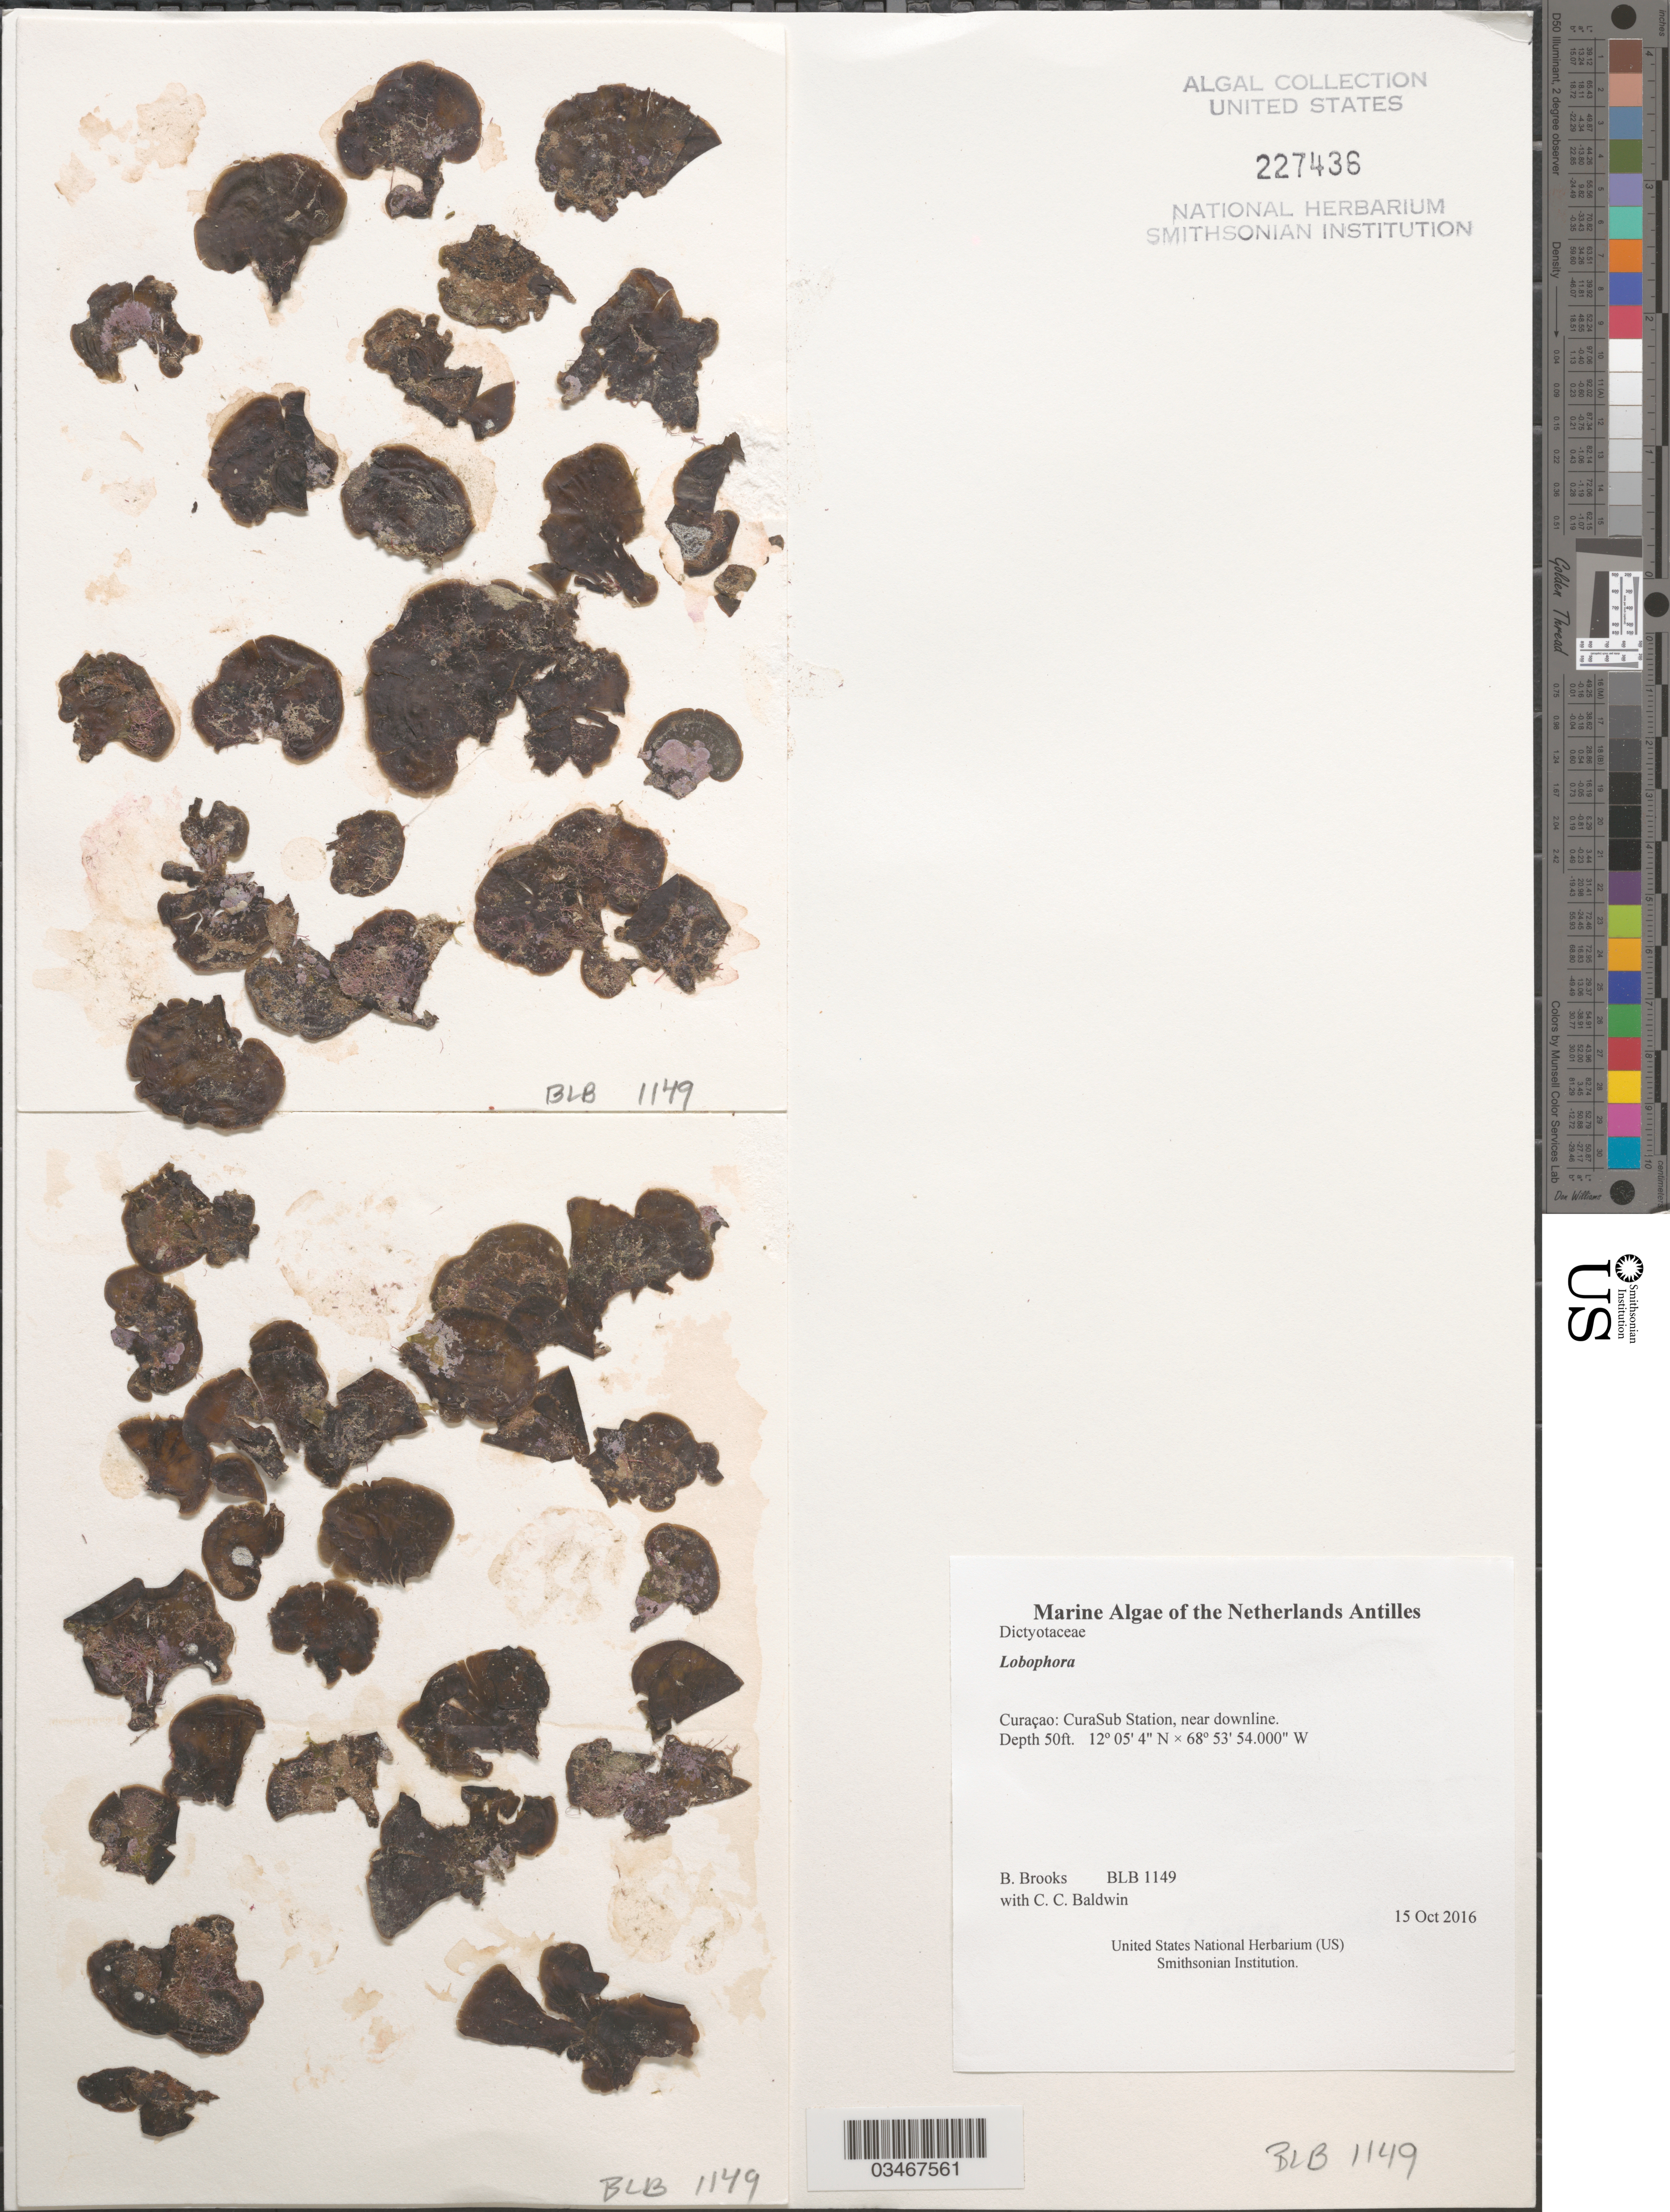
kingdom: Chromista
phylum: Ochrophyta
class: Phaeophyceae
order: Dictyotales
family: Dictyotaceae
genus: Lobophora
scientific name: Lobophora sp.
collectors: B. Brooks & C. C. Baldwin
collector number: BLB 1149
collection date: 2016-10-15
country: Curaçao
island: Curaçao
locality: CuraSub Station, near downline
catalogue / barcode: US 227436